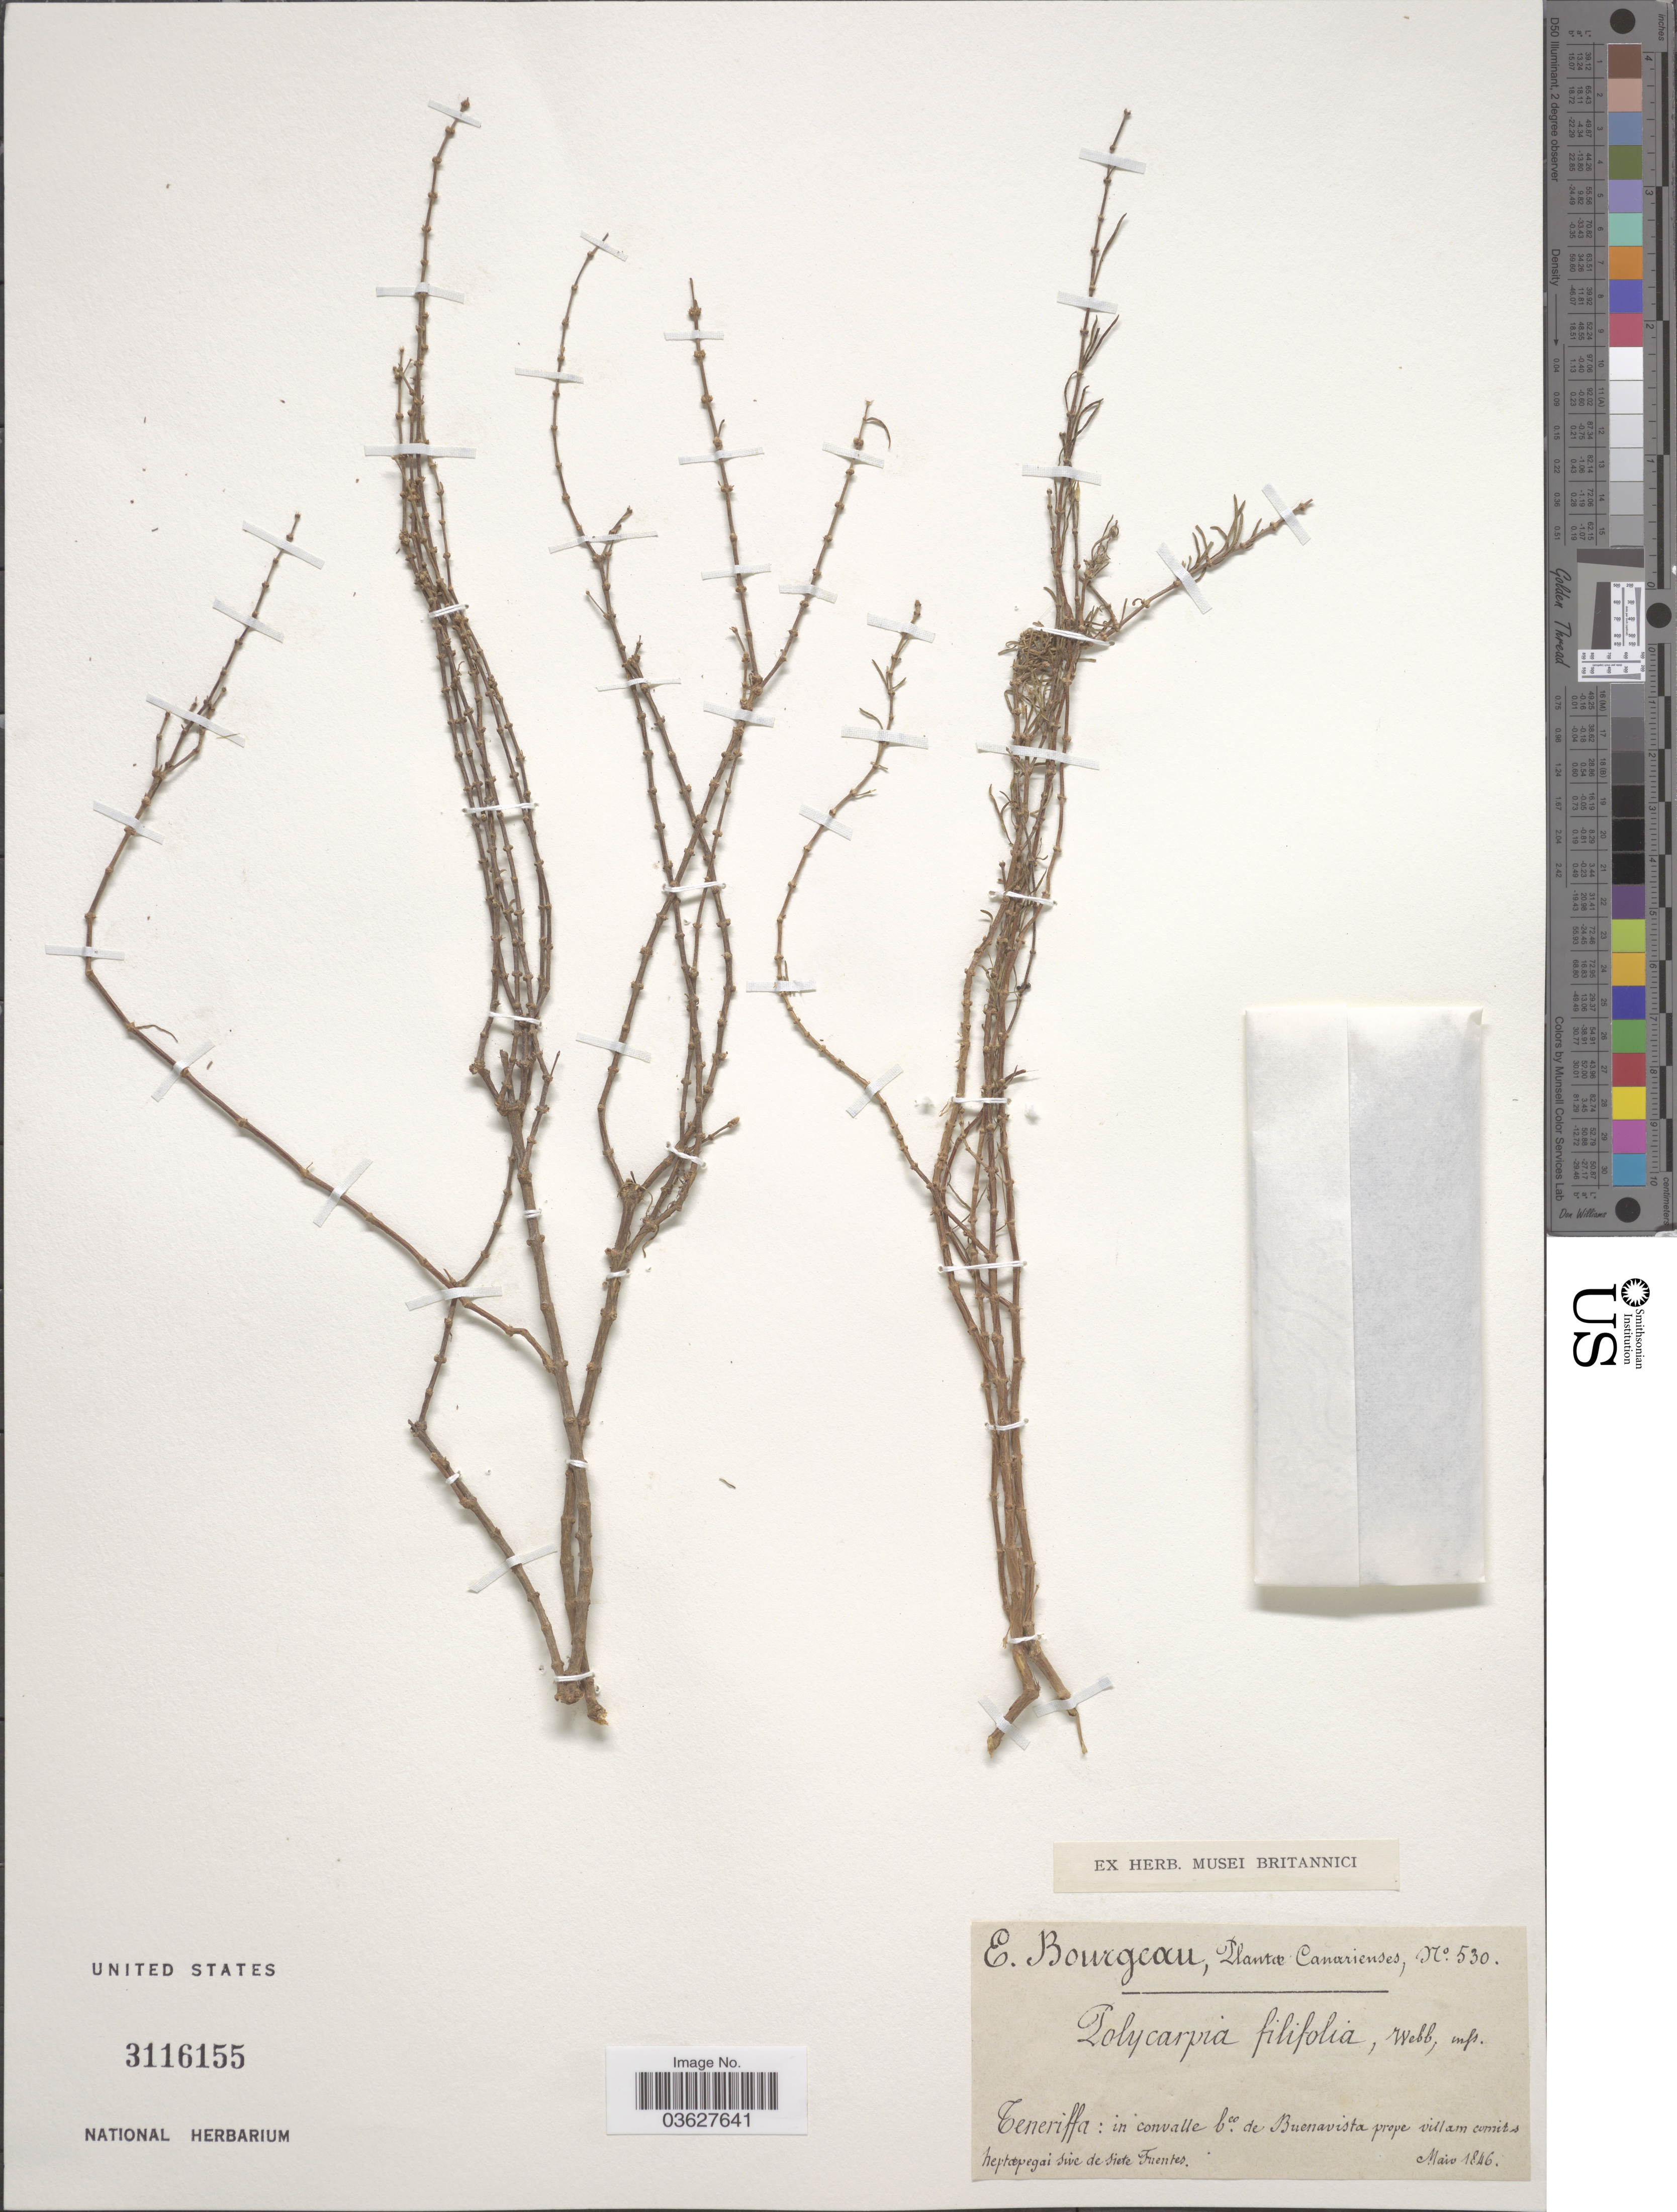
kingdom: Plantae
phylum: Tracheophyta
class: Magnoliopsida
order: Caryophyllales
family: Caryophyllaceae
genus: Polycarpaea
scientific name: Polycarpaea filifolia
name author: Muschl.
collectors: E. Bourgeau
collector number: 530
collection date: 1846-05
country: Spain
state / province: Canarias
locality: Canarienses. Teneriffa: in convalle b-co. de Buenavista prope villam comits heptævegai sive de siete Fuentes.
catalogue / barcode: US 3116155